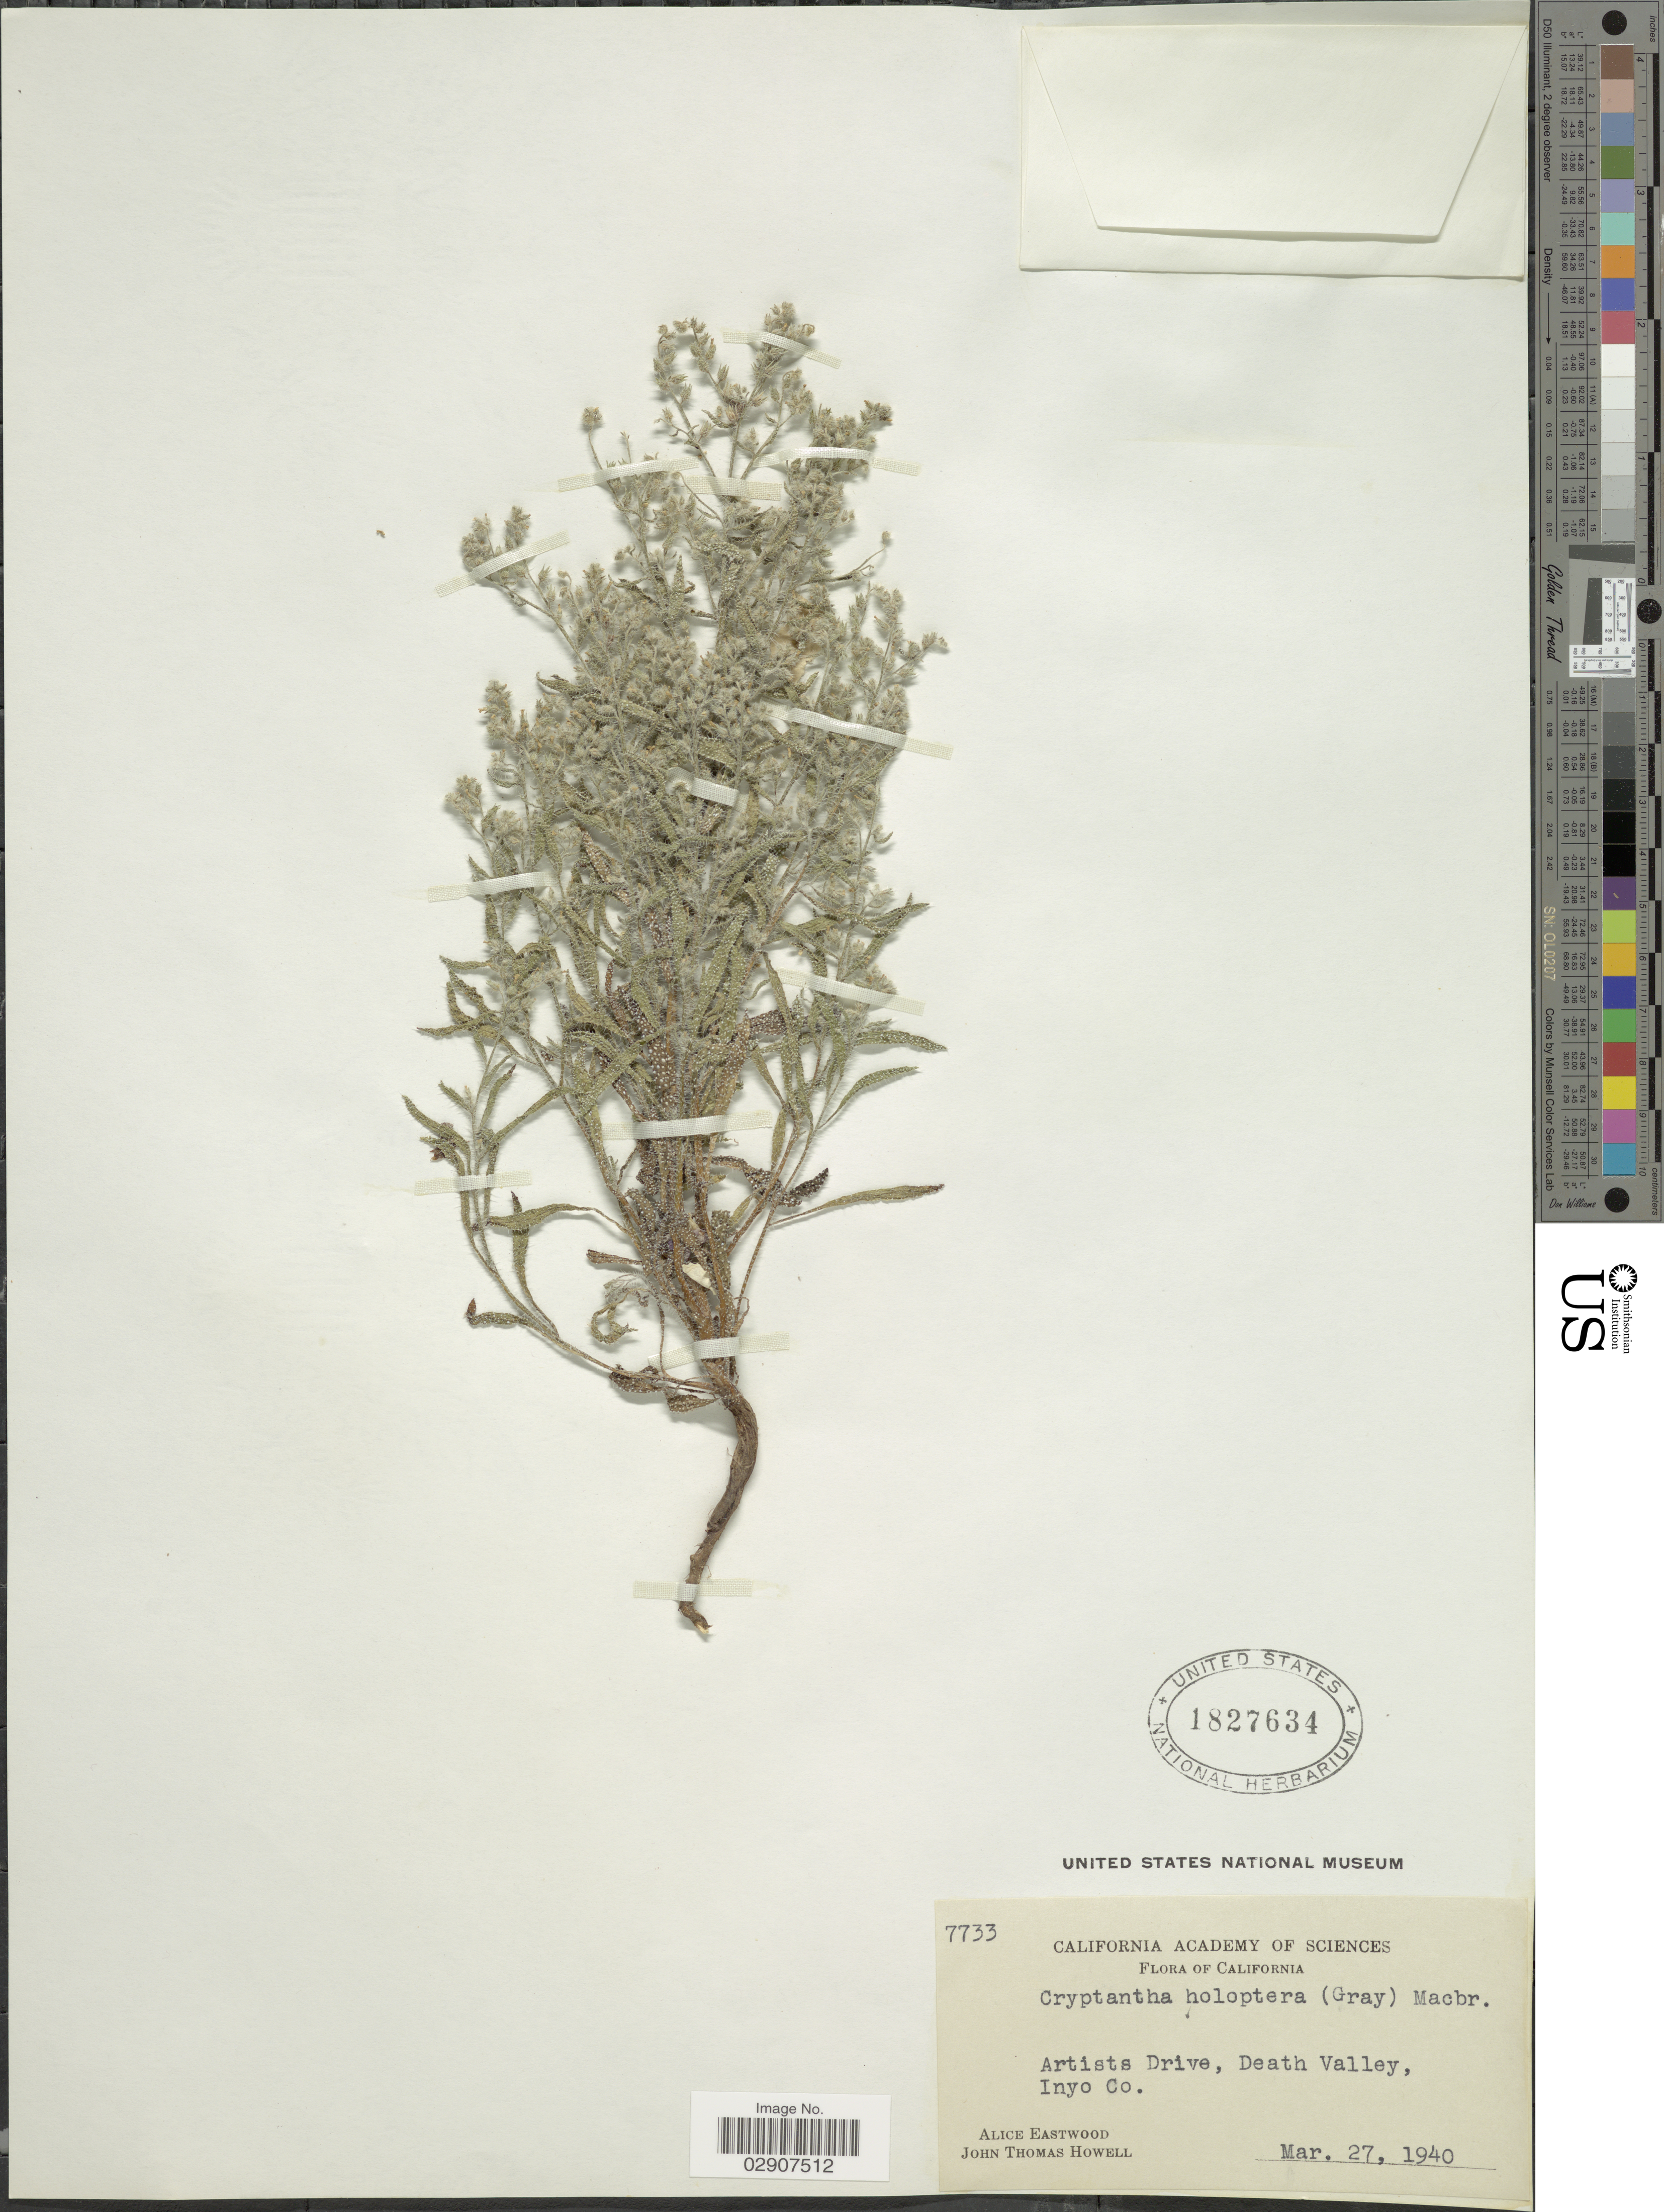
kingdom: Plantae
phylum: Tracheophyta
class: Magnoliopsida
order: Boraginales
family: Boraginaceae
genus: Cryptantha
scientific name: Cryptantha holoptera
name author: (A. Gray) J.F. Macbr.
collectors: A. Eastwood & J. T. Howell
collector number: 7733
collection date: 1940-03-27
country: United States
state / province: California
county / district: Inyo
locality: Artists Drive, Death Valley, Inyo Co.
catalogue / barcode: US 1827634